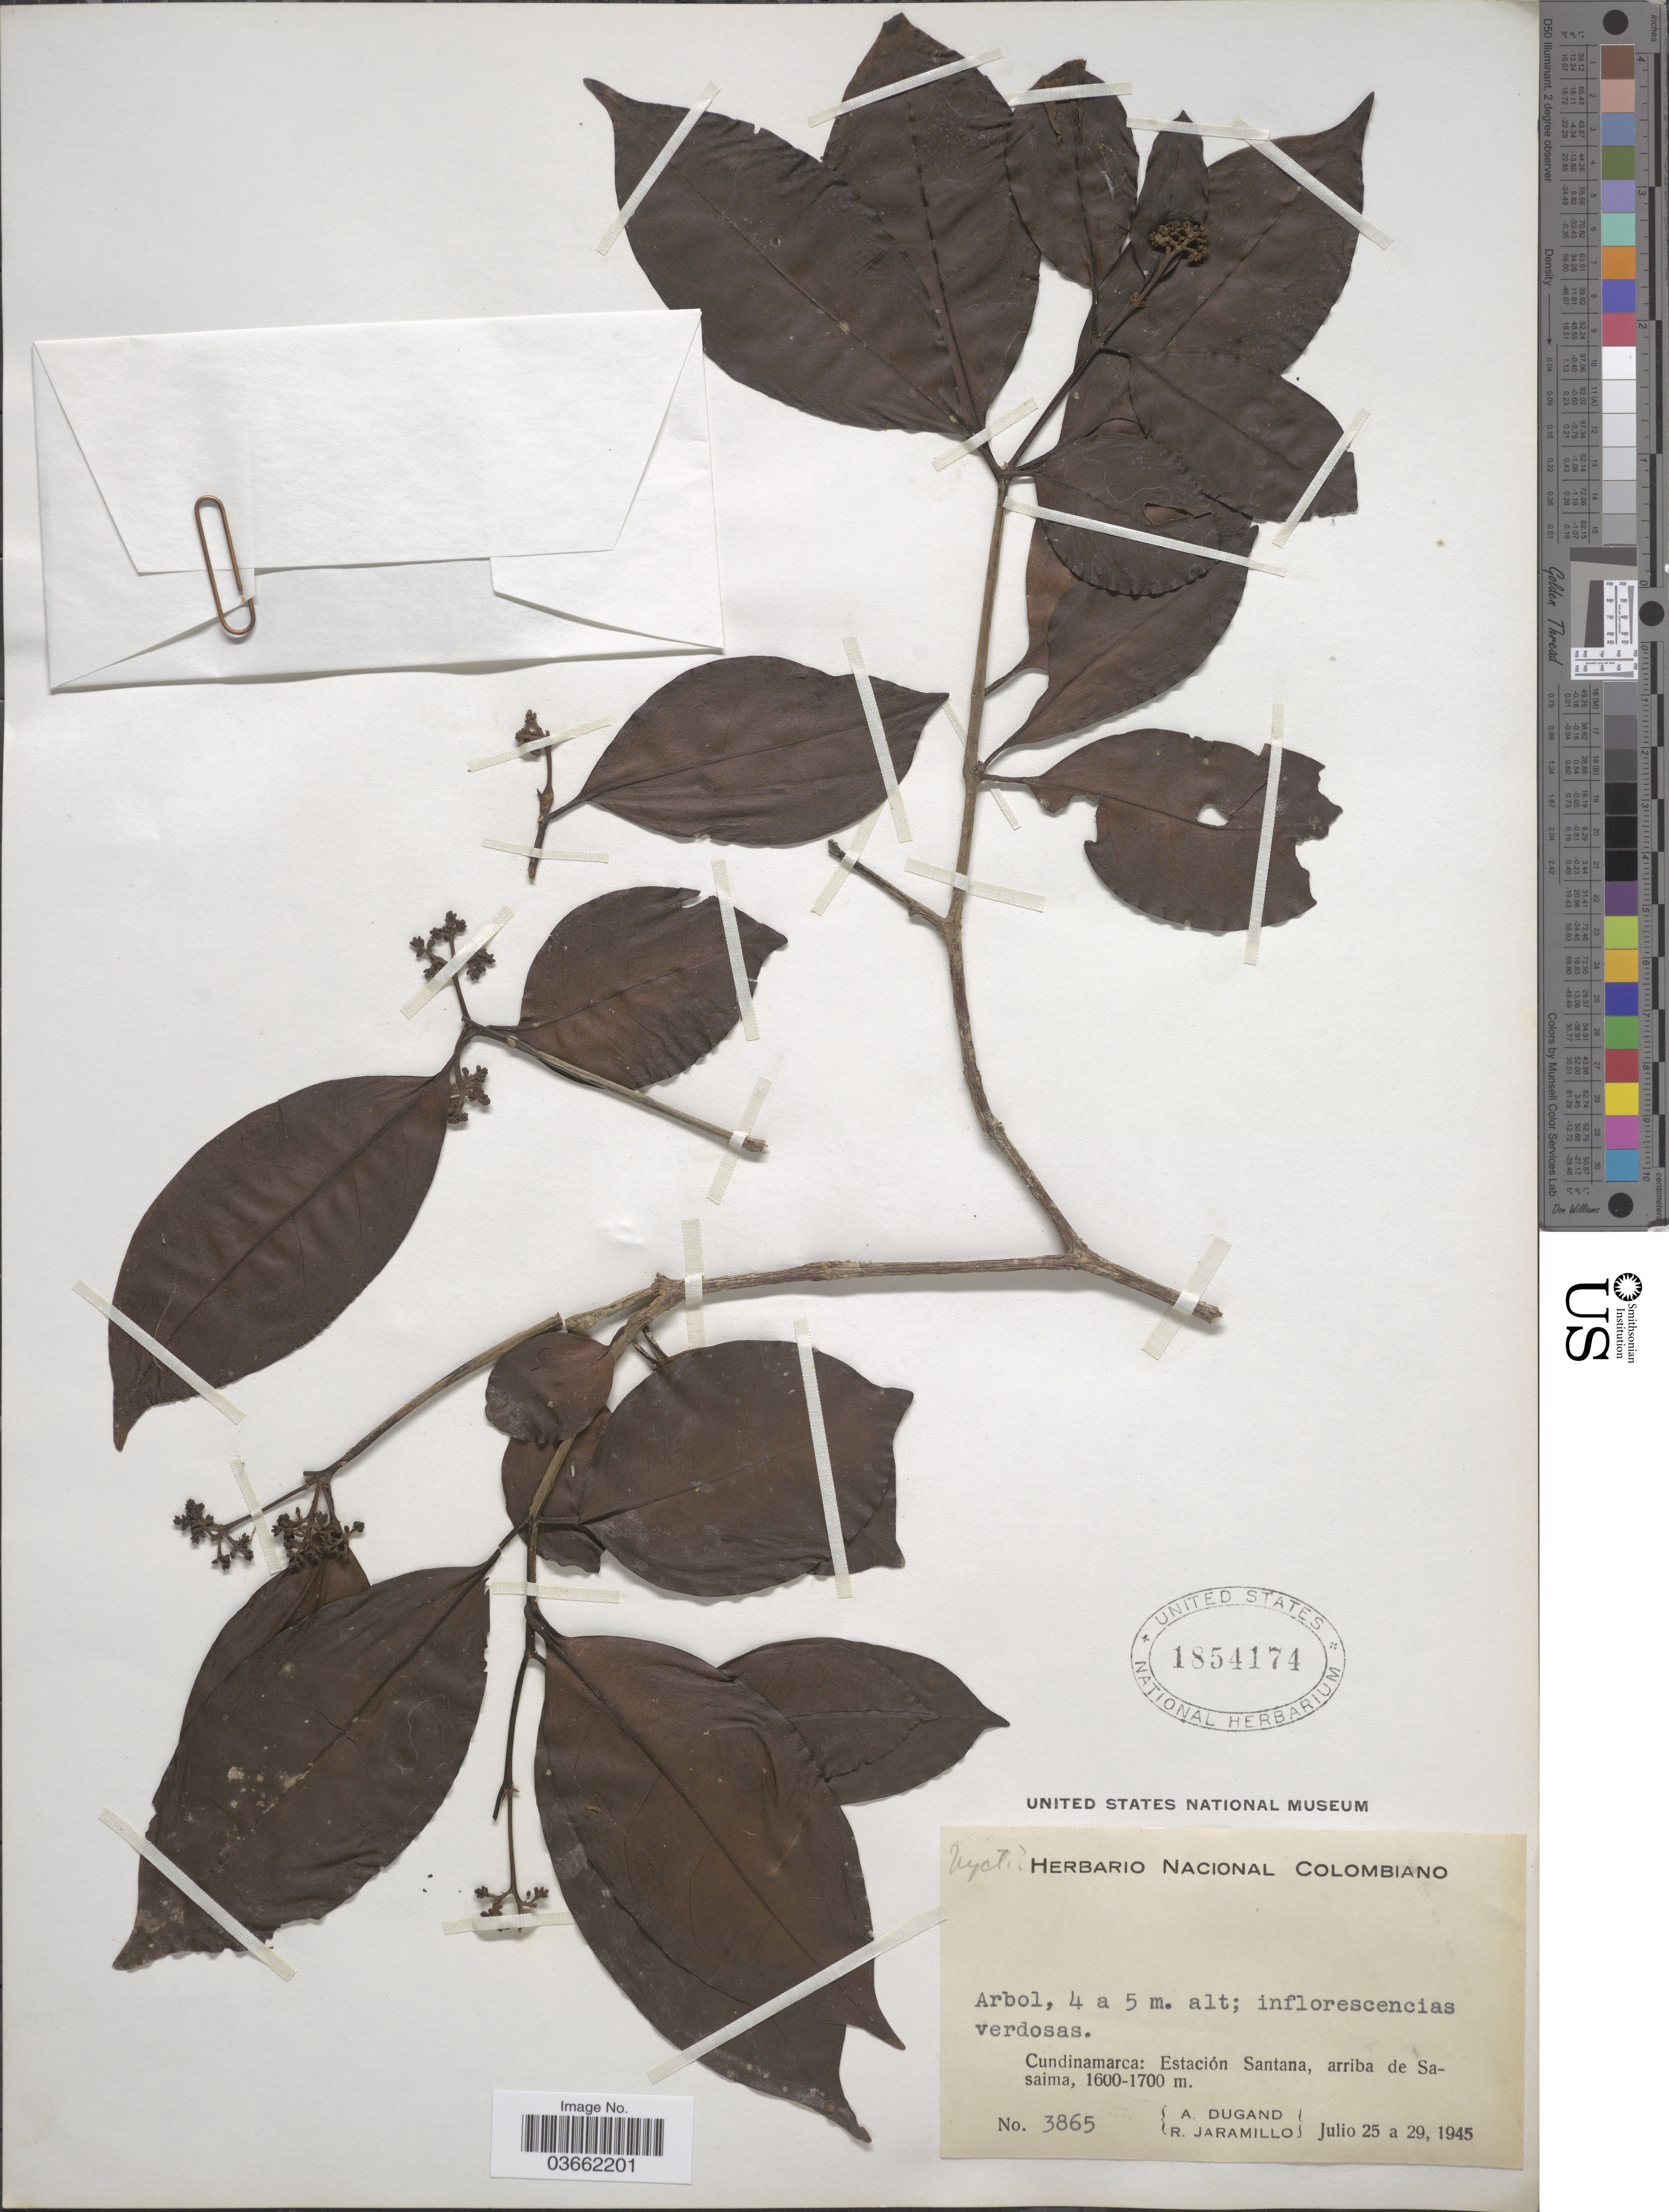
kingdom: Plantae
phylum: Tracheophyta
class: Magnoliopsida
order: Caryophyllales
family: Nyctaginaceae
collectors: A. Dugand & R. Jaramillo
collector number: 3865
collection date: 1945-07-25/1945-07-29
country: Colombia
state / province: Cundinamarca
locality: Estación Santana, arriba de Sasaima.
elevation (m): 1600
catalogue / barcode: US 1854174